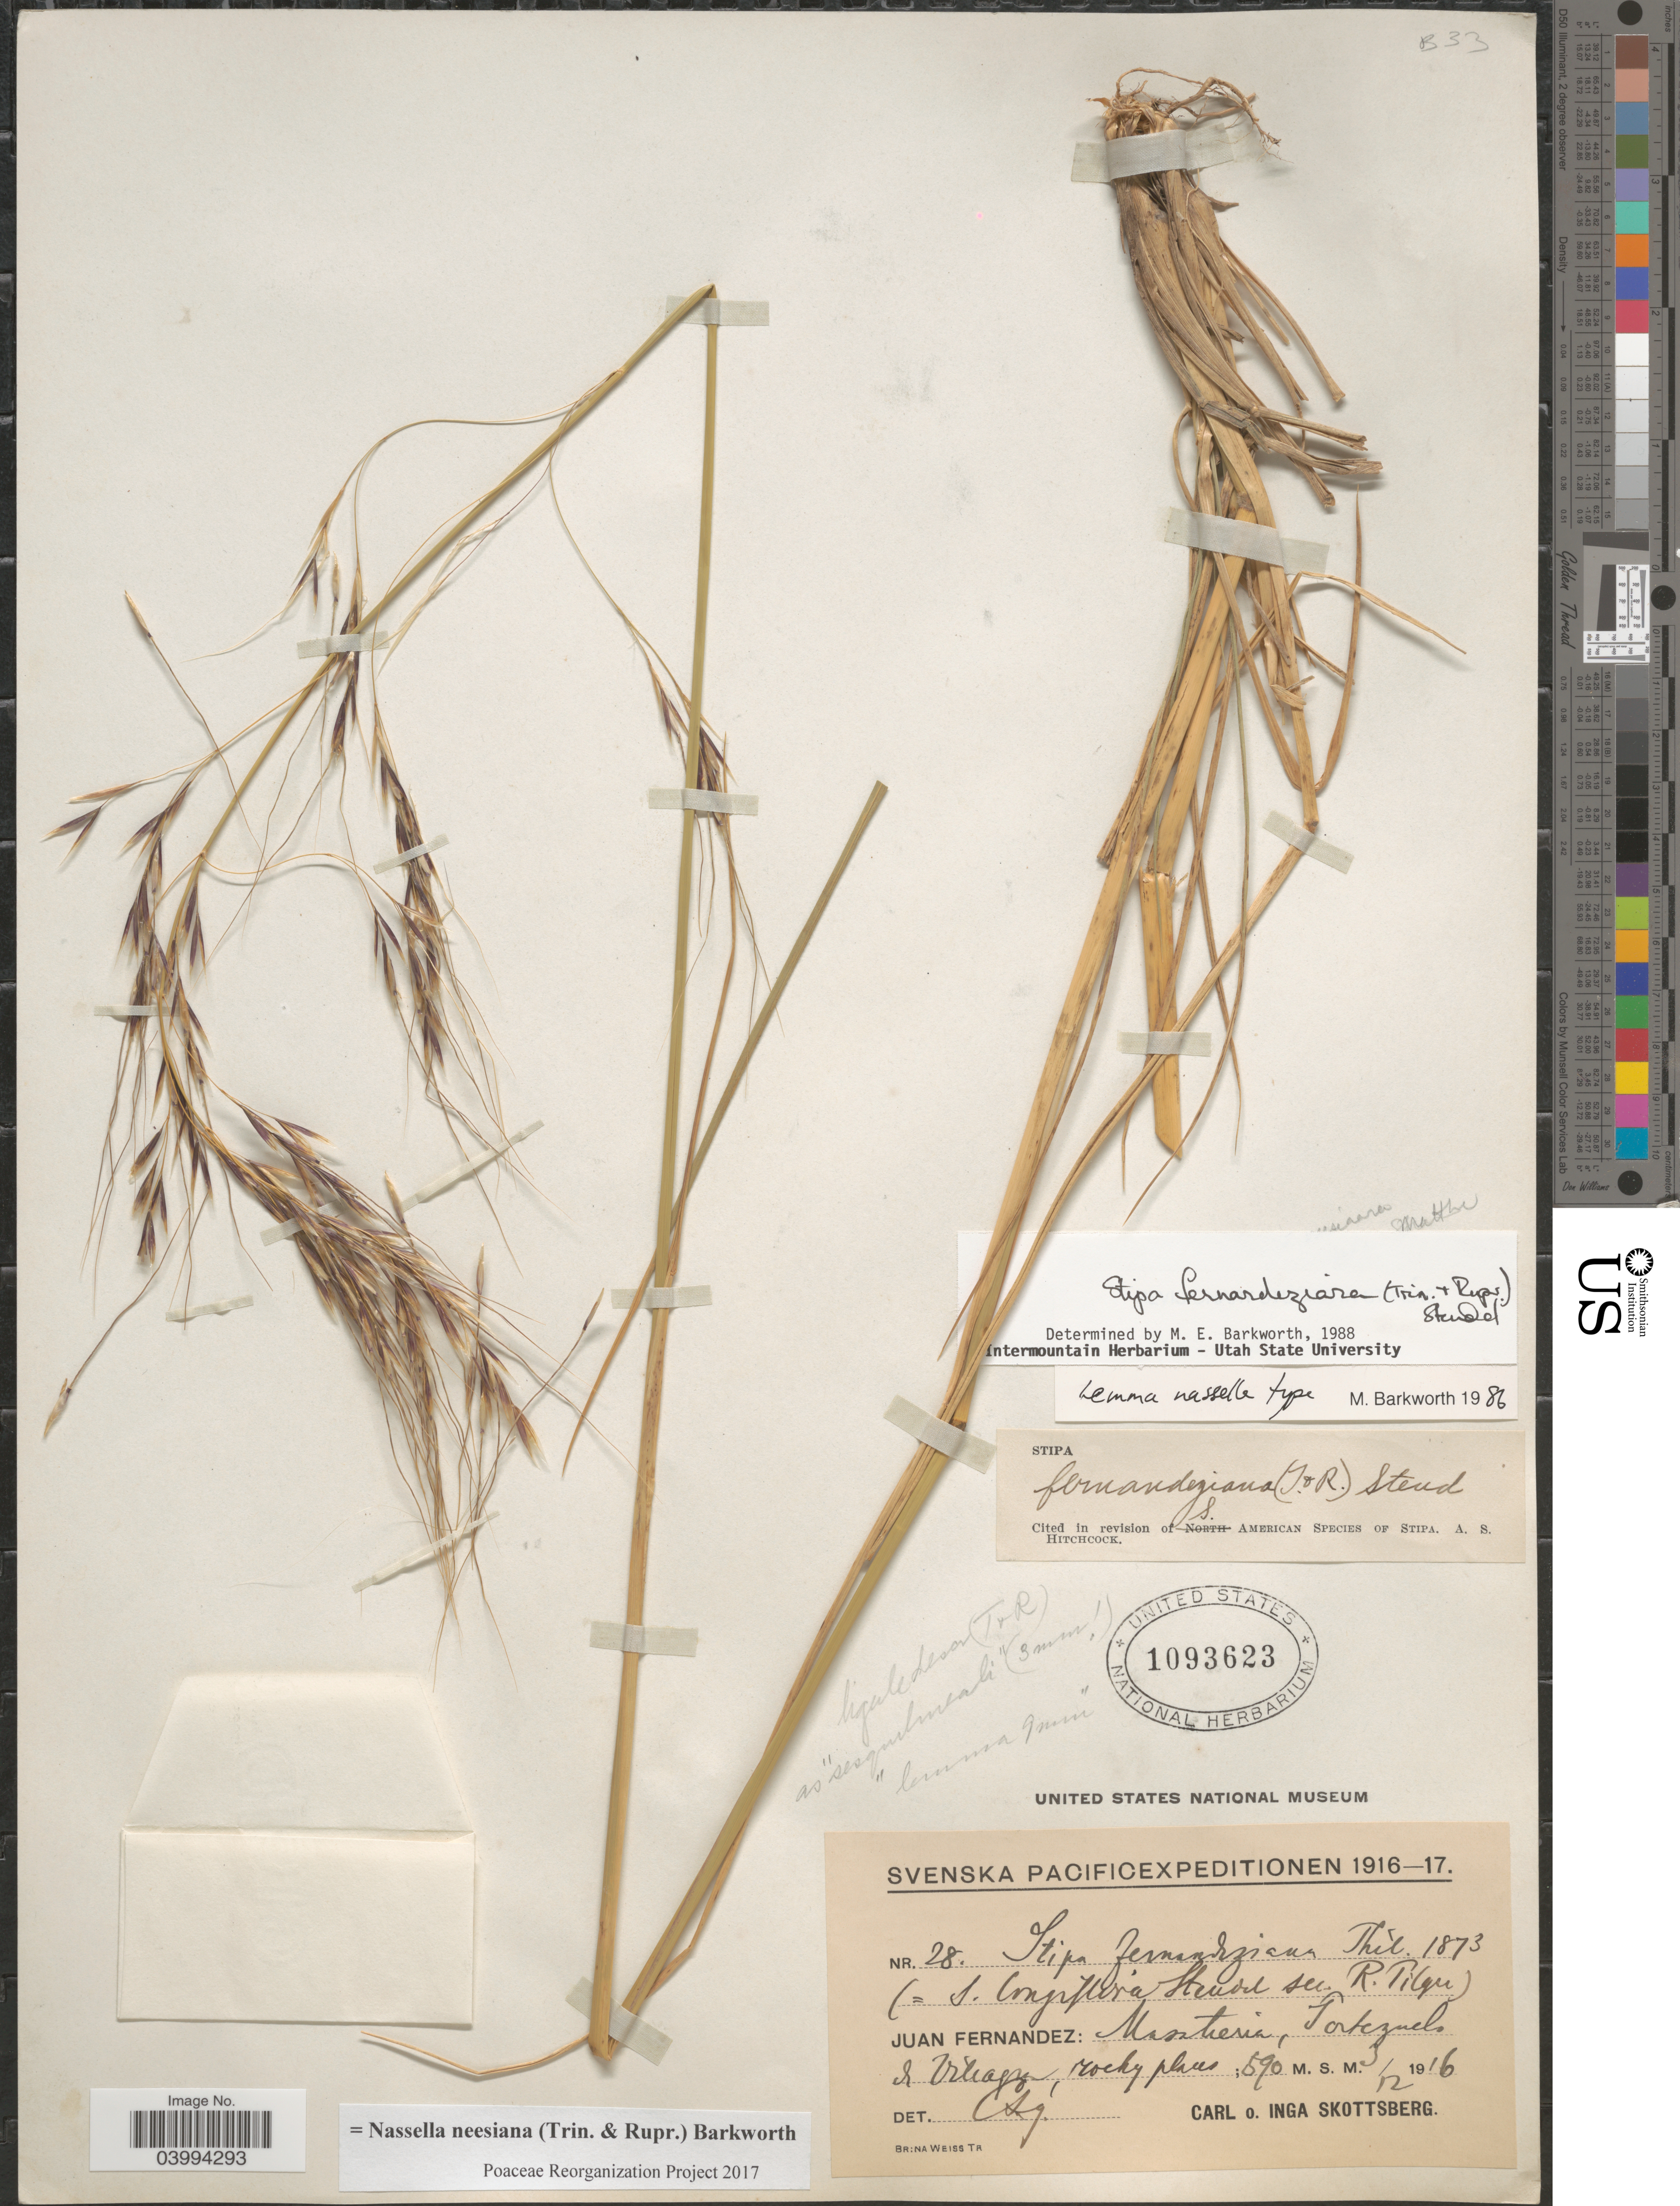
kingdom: Plantae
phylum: Tracheophyta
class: Liliopsida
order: Poales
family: Poaceae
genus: Nassella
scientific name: Nassella neesiana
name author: (Trin. & Rupr.) Barkworth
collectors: C. Skottsberg & I. Skottsberg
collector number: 28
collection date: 1916-12-03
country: Chile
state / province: Valparaíso (V)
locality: Juan Fernandez: Masatierra, Portezuelo de Villagra.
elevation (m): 590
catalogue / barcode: US 1093623